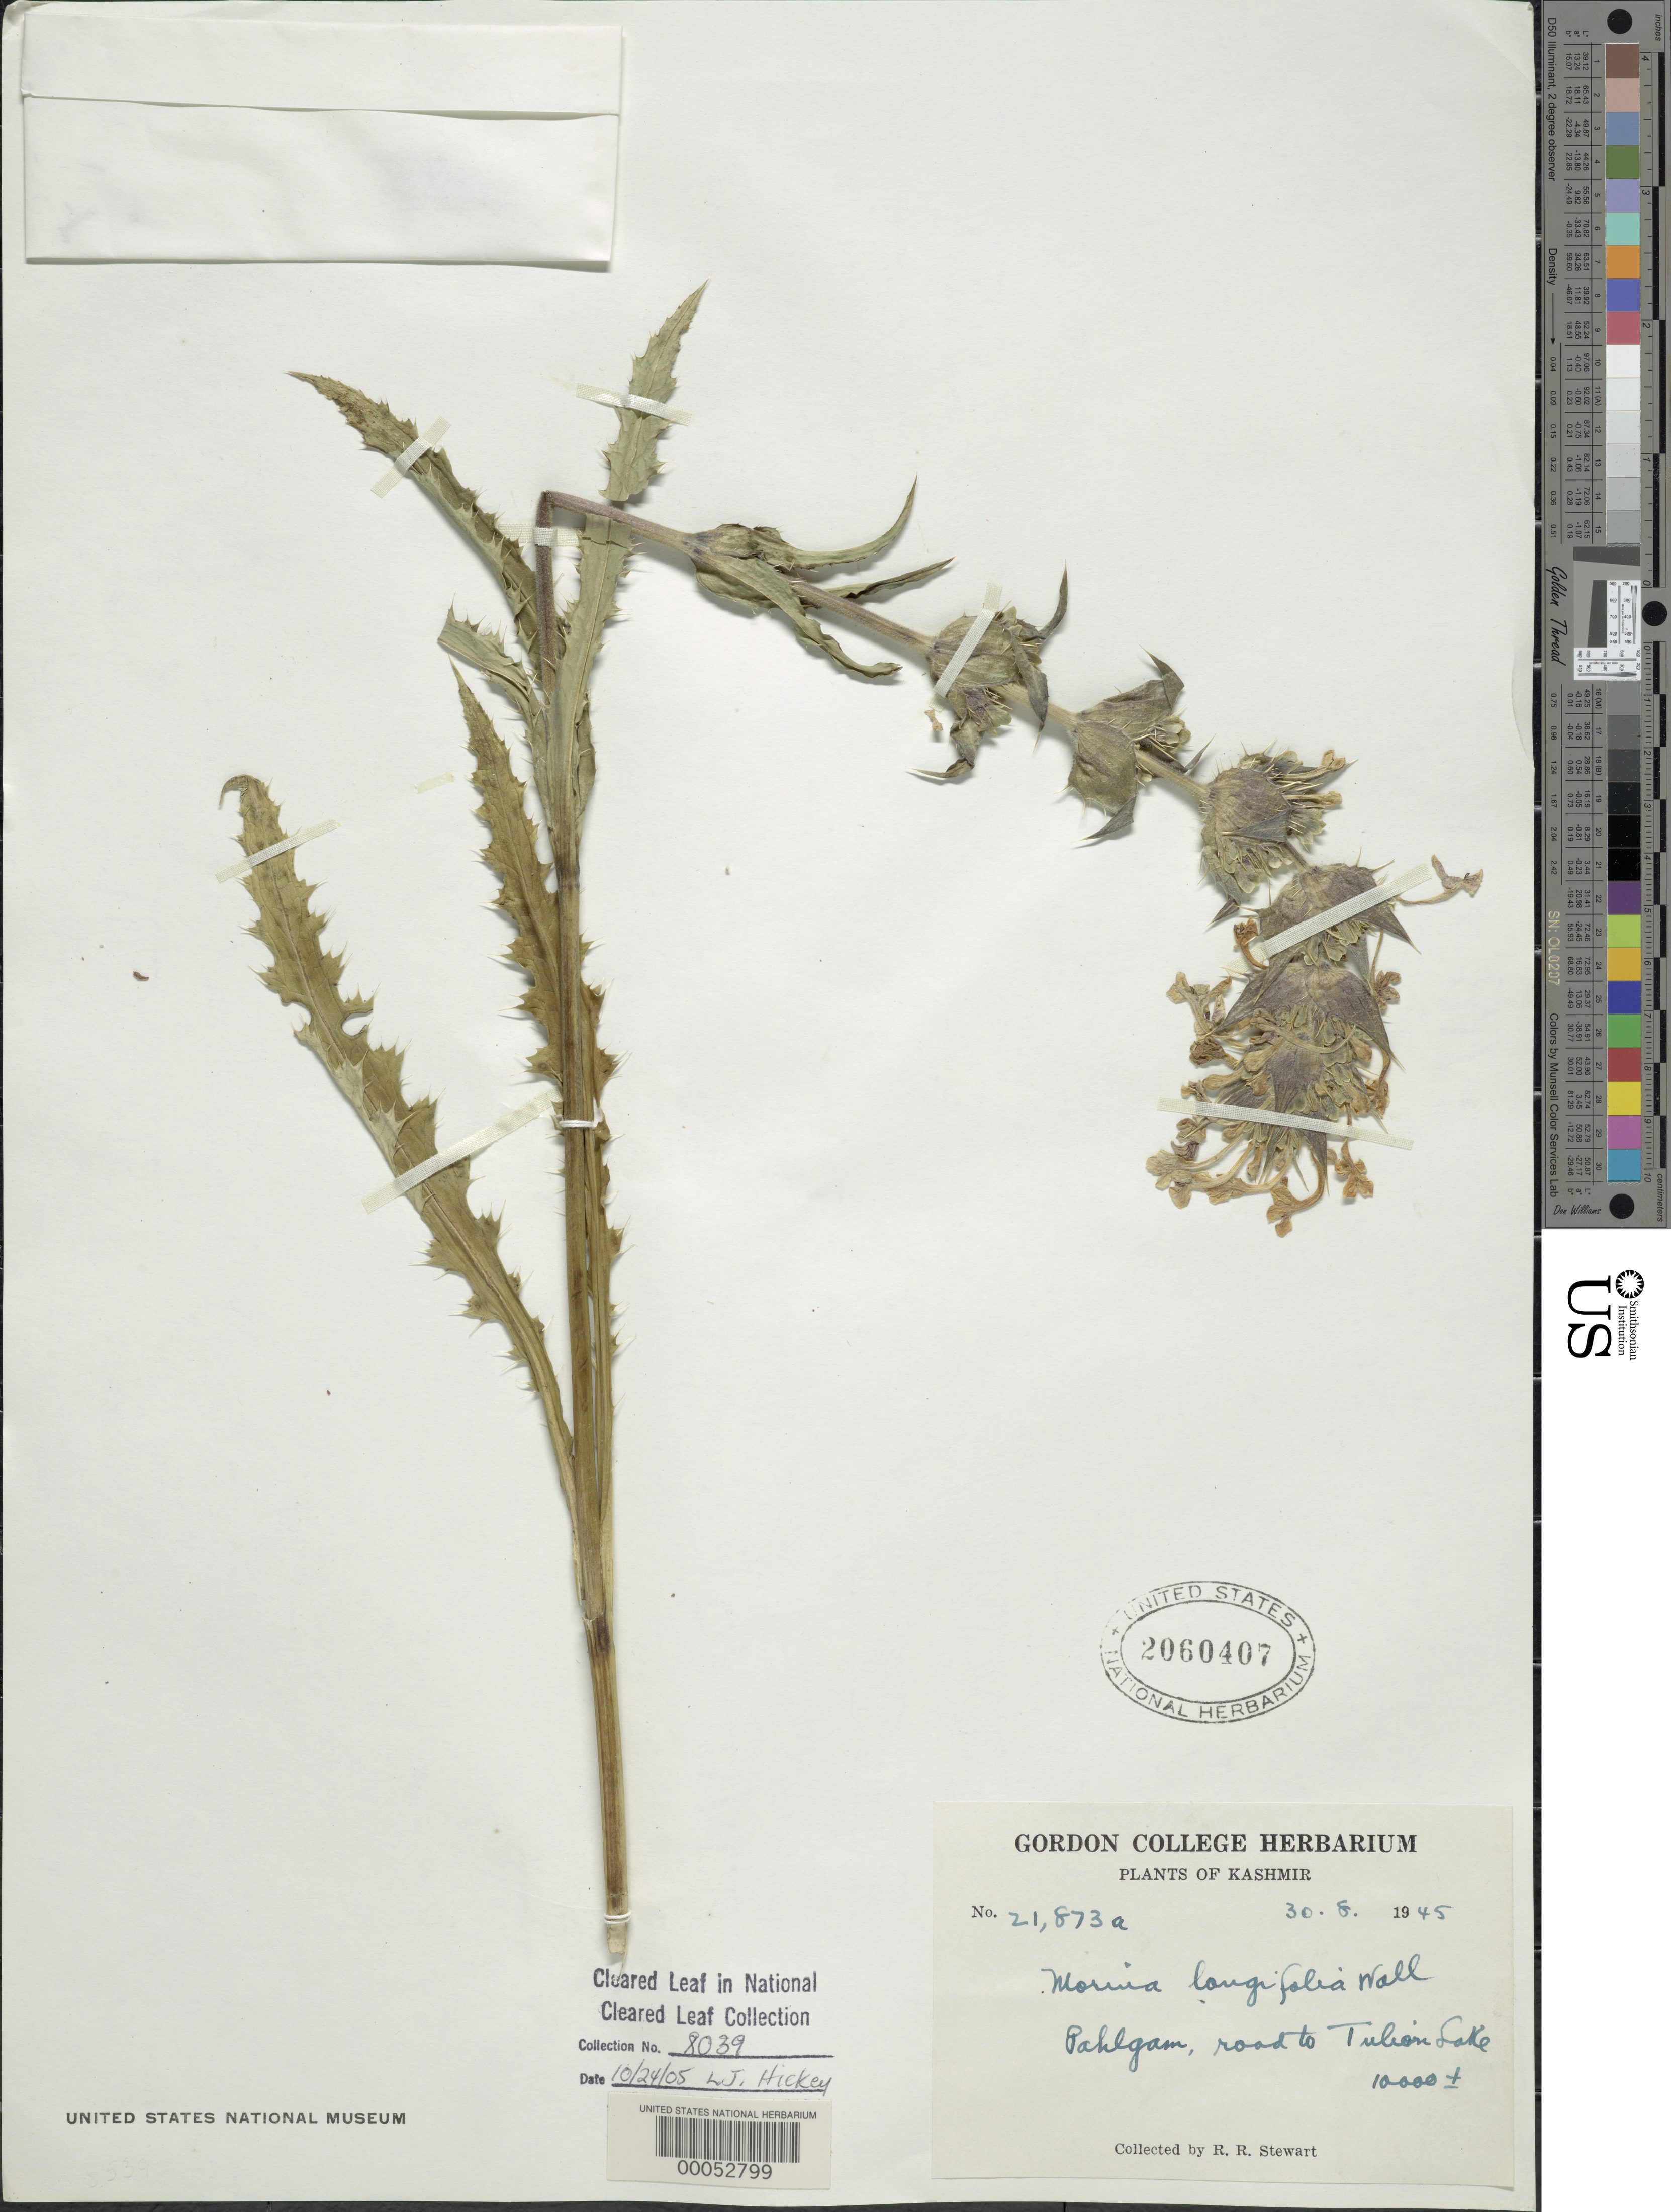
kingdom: Plantae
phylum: Tracheophyta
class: Magnoliopsida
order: Dipsacales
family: Caprifoliaceae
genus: Morina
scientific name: Morina longifolia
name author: Wall. ex DC.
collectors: R. R. Stewart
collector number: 21873a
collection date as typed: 30 Aug 1945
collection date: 1945-08-30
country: India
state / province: Jammu And Kashmir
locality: Kashmir, pahlgam, road to tulion lake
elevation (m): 3048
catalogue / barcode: US 2060407